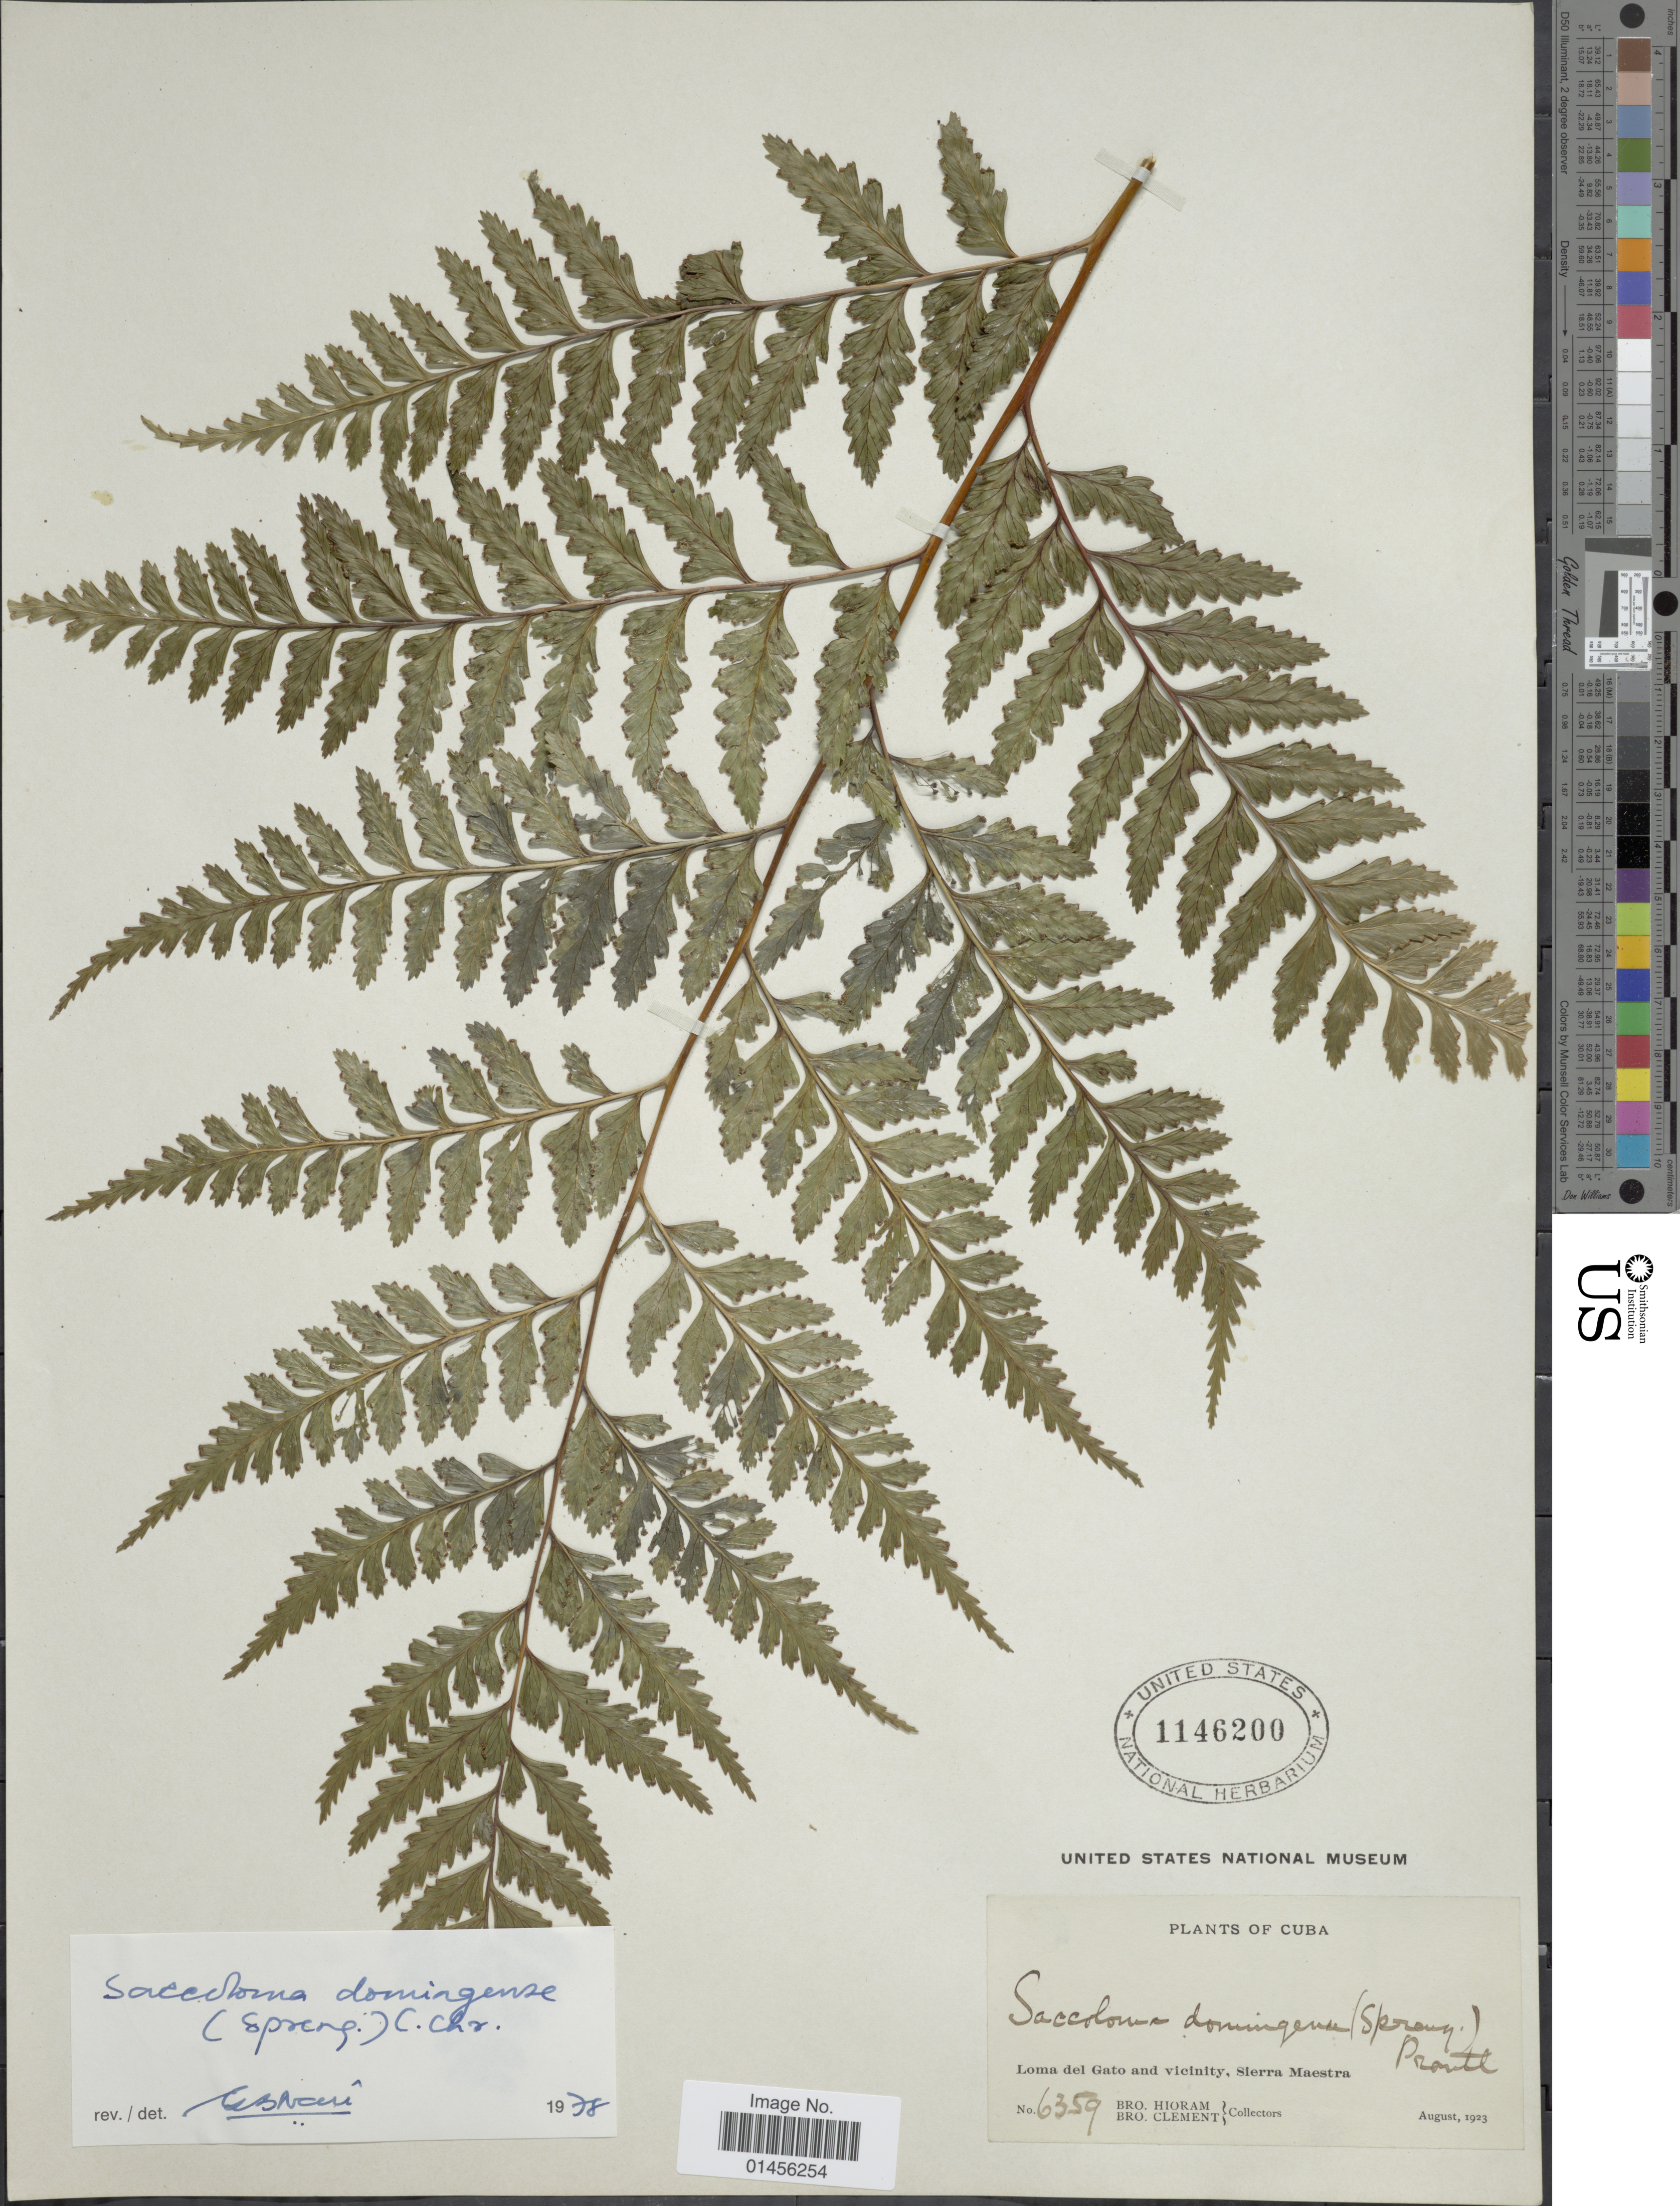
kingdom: Plantae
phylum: Tracheophyta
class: Polypodiopsida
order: Polypodiales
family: Saccolomataceae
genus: Saccoloma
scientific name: Saccoloma domingense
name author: (Spreng.) C. Chr.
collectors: Bro. Hioram & B. Clement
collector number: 6359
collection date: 1923-08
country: Cuba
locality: Loma del Gato and vicinity, Sierra Maestra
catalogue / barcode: US 1146200